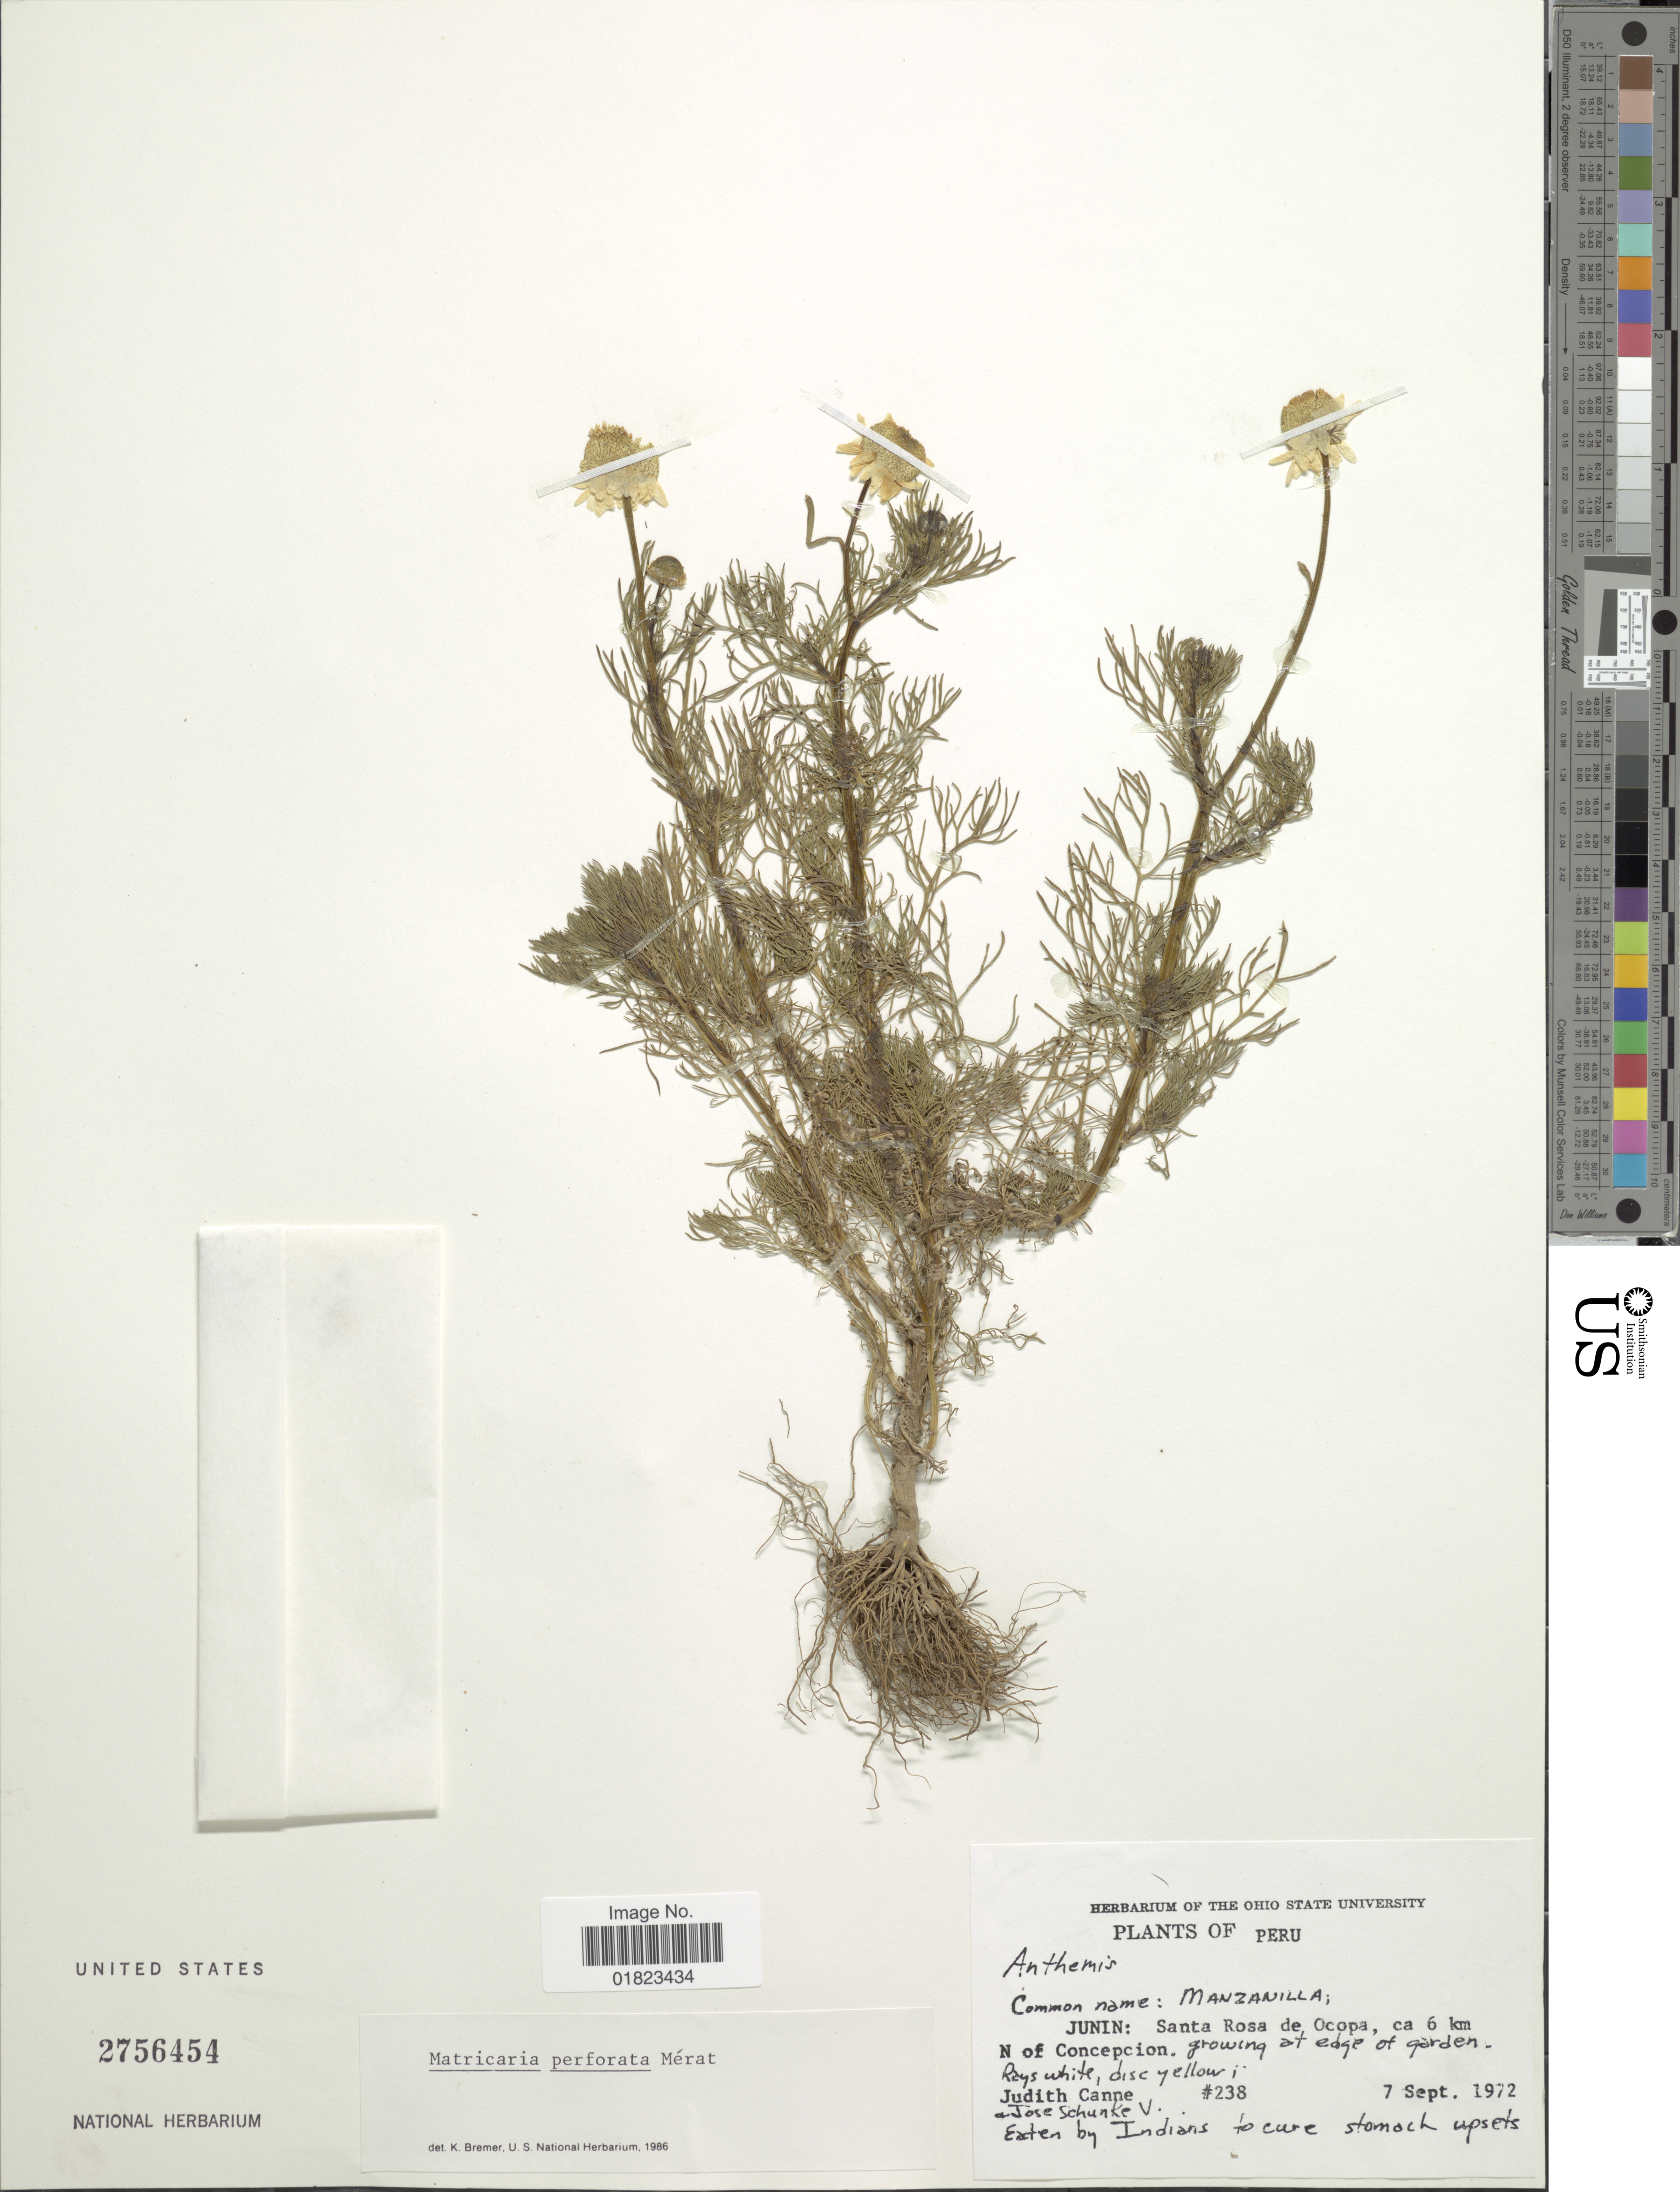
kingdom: Plantae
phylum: Tracheophyta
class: Magnoliopsida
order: Asterales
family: Asteraceae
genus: Tripleurospermum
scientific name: Tripleurospermum perforatum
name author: (Mérat) Laínz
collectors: J. M. Canne-Hilliker & J. Schunke Vigo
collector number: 238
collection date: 1972-09-07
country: Peru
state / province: Junín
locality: Peru, Junin: Santa Rosa de Ocopa, ca 6 km N of Concepcion, Growing at edge of garden .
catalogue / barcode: US 2756454